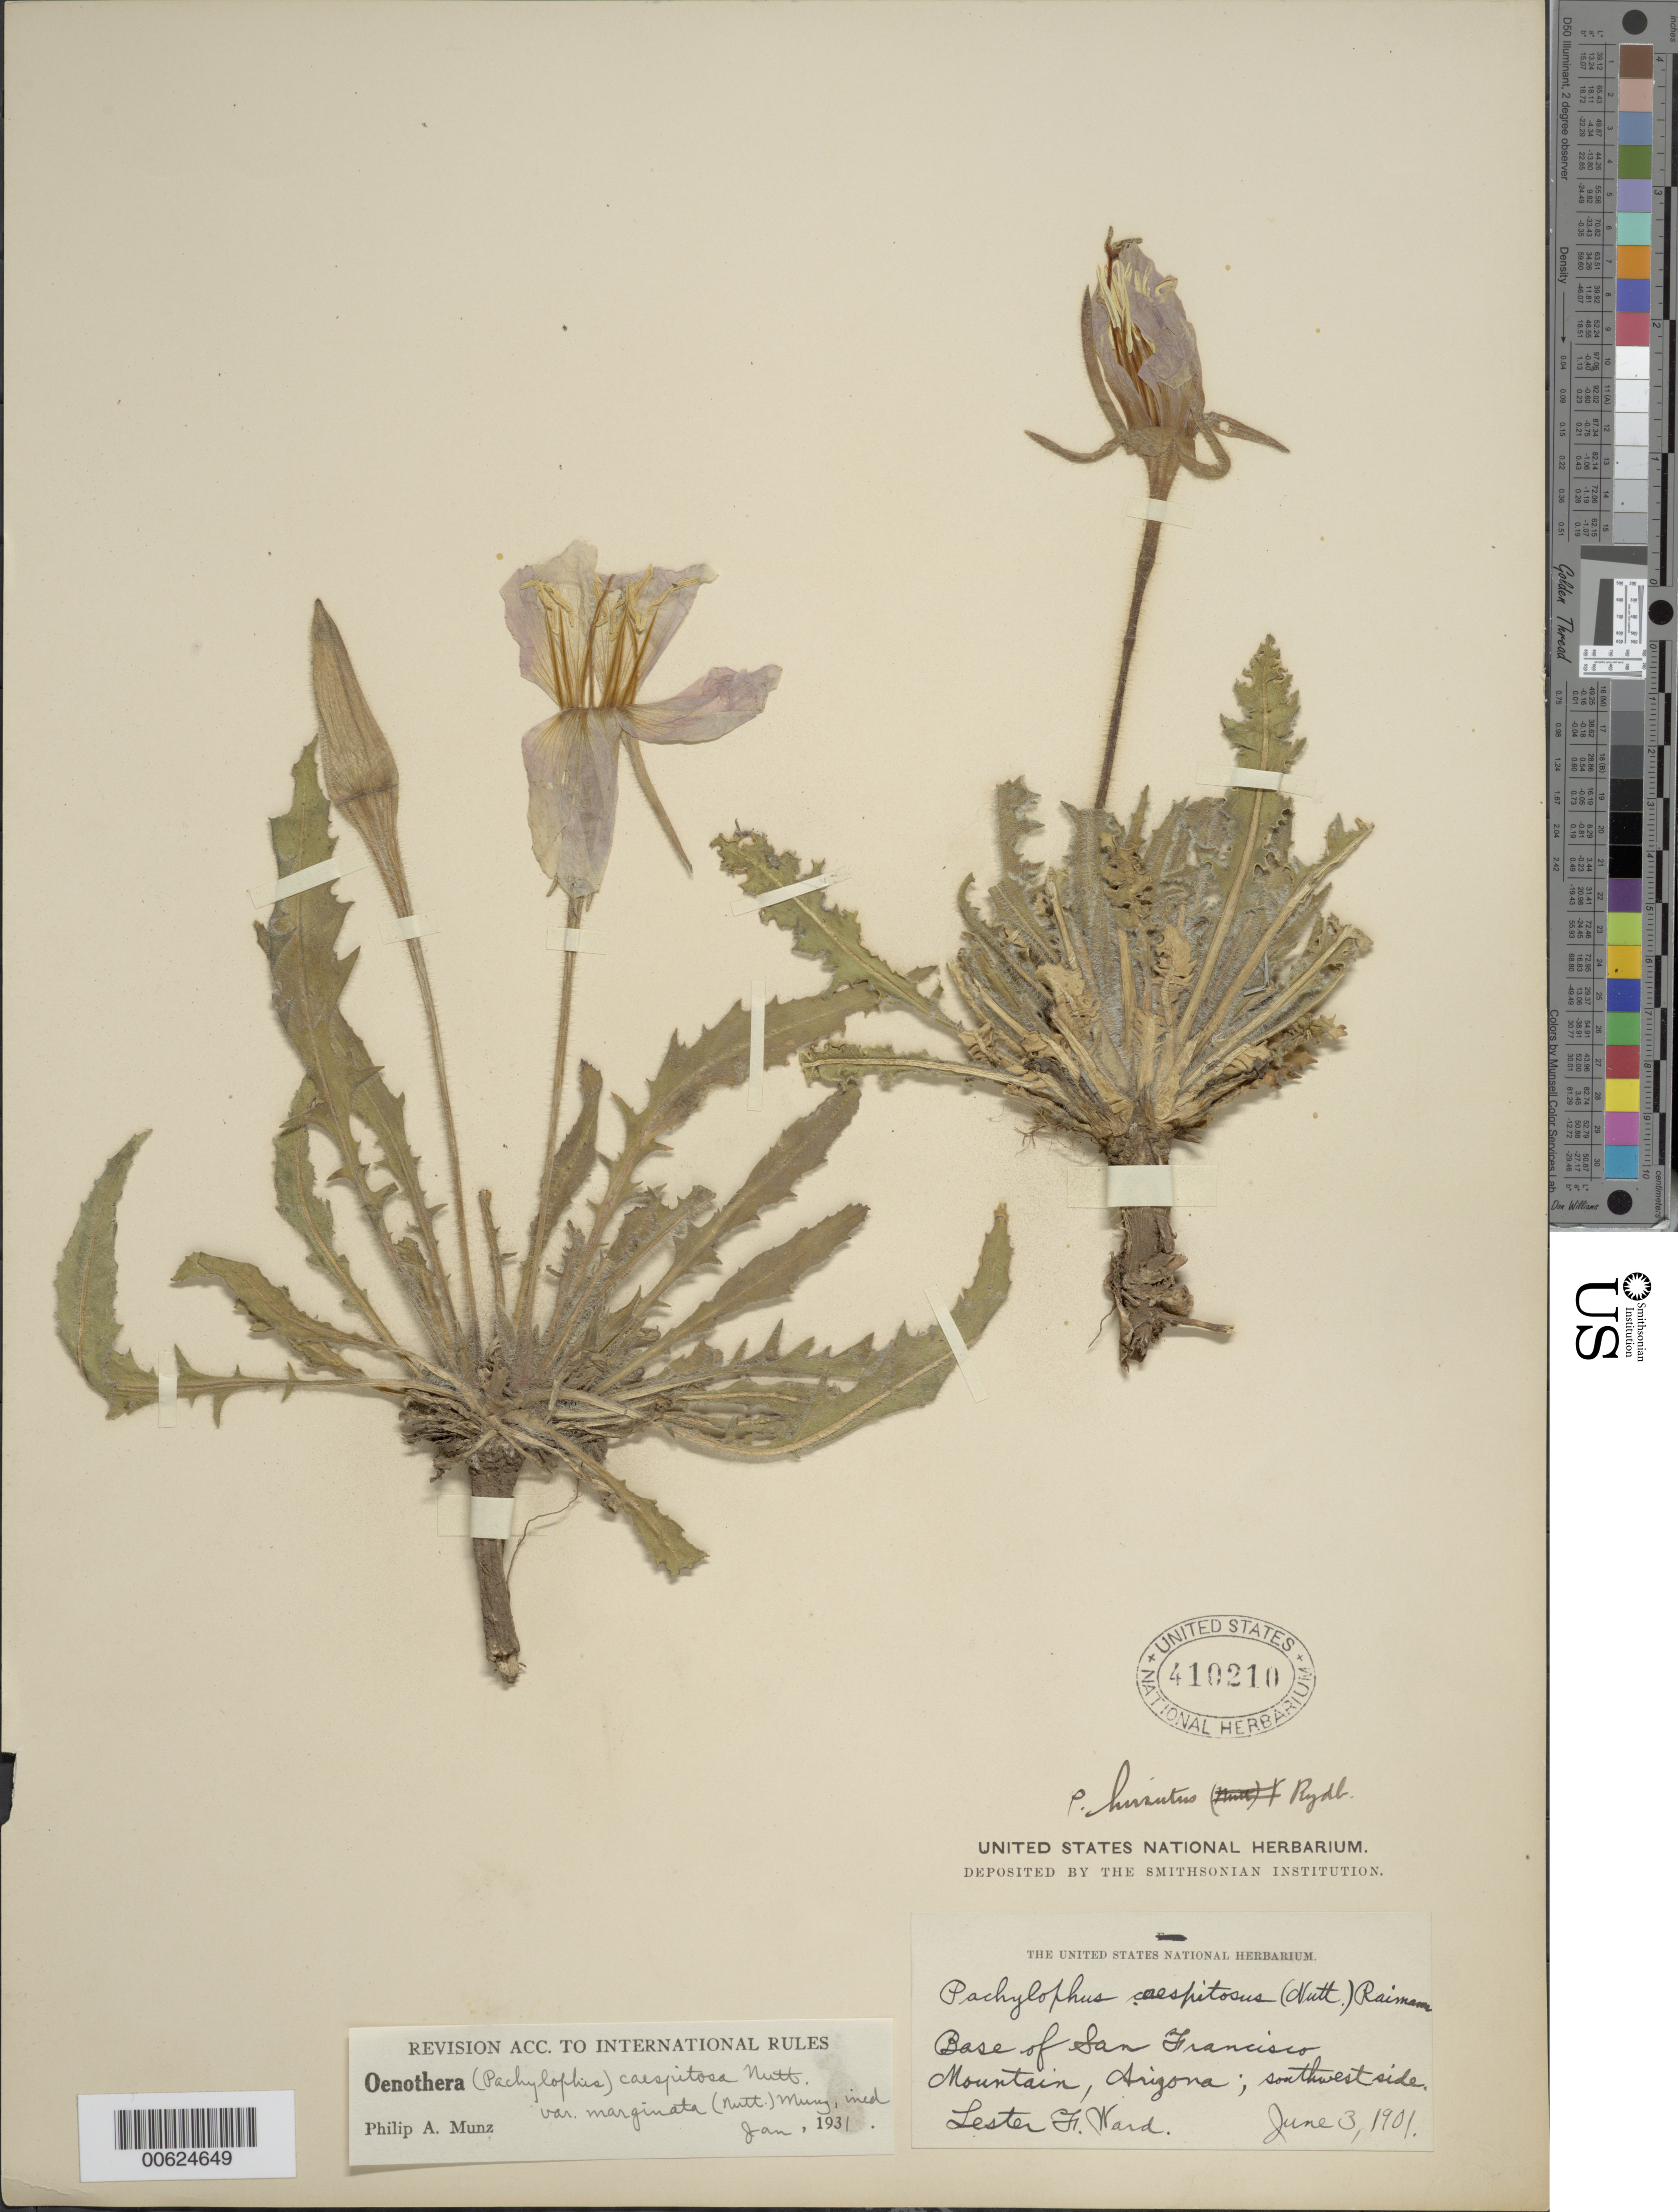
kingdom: Plantae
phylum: Tracheophyta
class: Magnoliopsida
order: Myrtales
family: Onagraceae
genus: Oenothera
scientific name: Oenothera cespitosa subsp. marginata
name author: (Nutt. ex Hook. & Arn.) Munz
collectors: L. F. Ward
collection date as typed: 03 Jun 1901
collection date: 1901-06-03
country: United States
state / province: Arizona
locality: San Fancisco Mt.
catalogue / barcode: US 410210